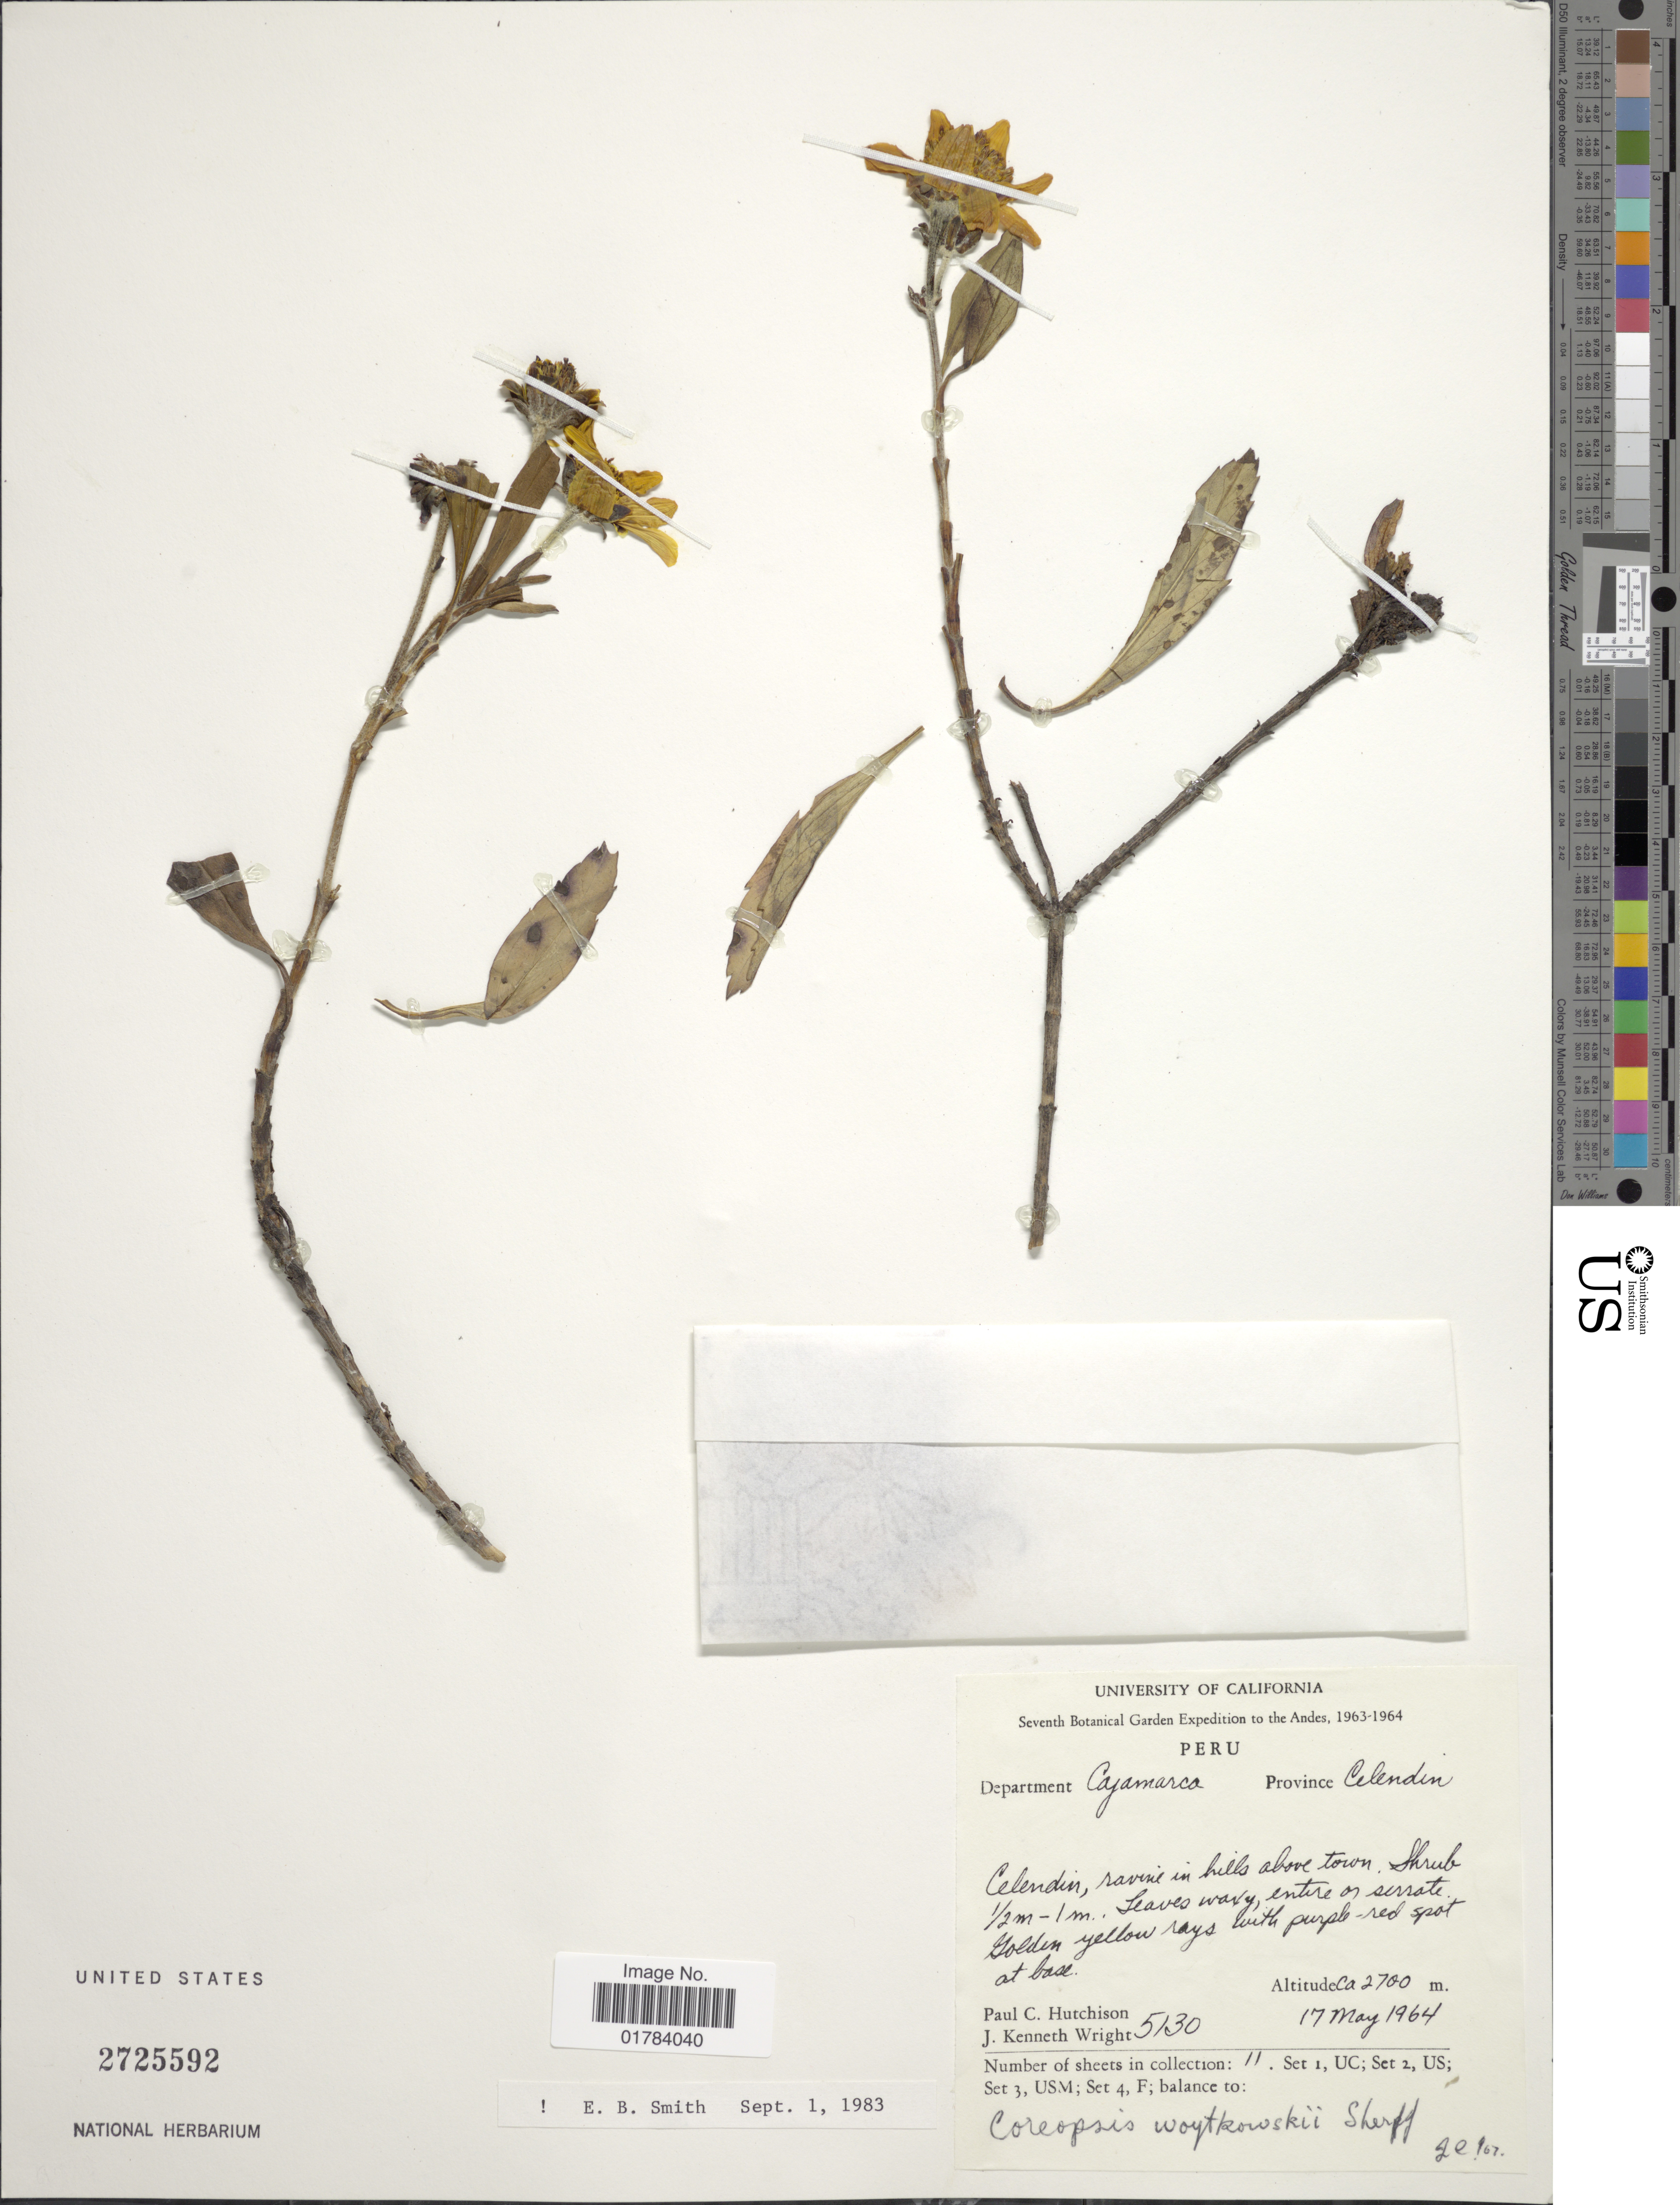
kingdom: Plantae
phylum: Tracheophyta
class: Magnoliopsida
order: Asterales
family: Asteraceae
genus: Coreopsis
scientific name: Coreopsis woytkowskii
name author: Sherff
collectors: P. C. Hutchison & J. K. Wright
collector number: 5130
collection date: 1964-05-17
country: Peru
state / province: Cajamarca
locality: Province Celendin, Celendin, ravine in hills above town. Andes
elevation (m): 2700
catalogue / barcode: US 2725592